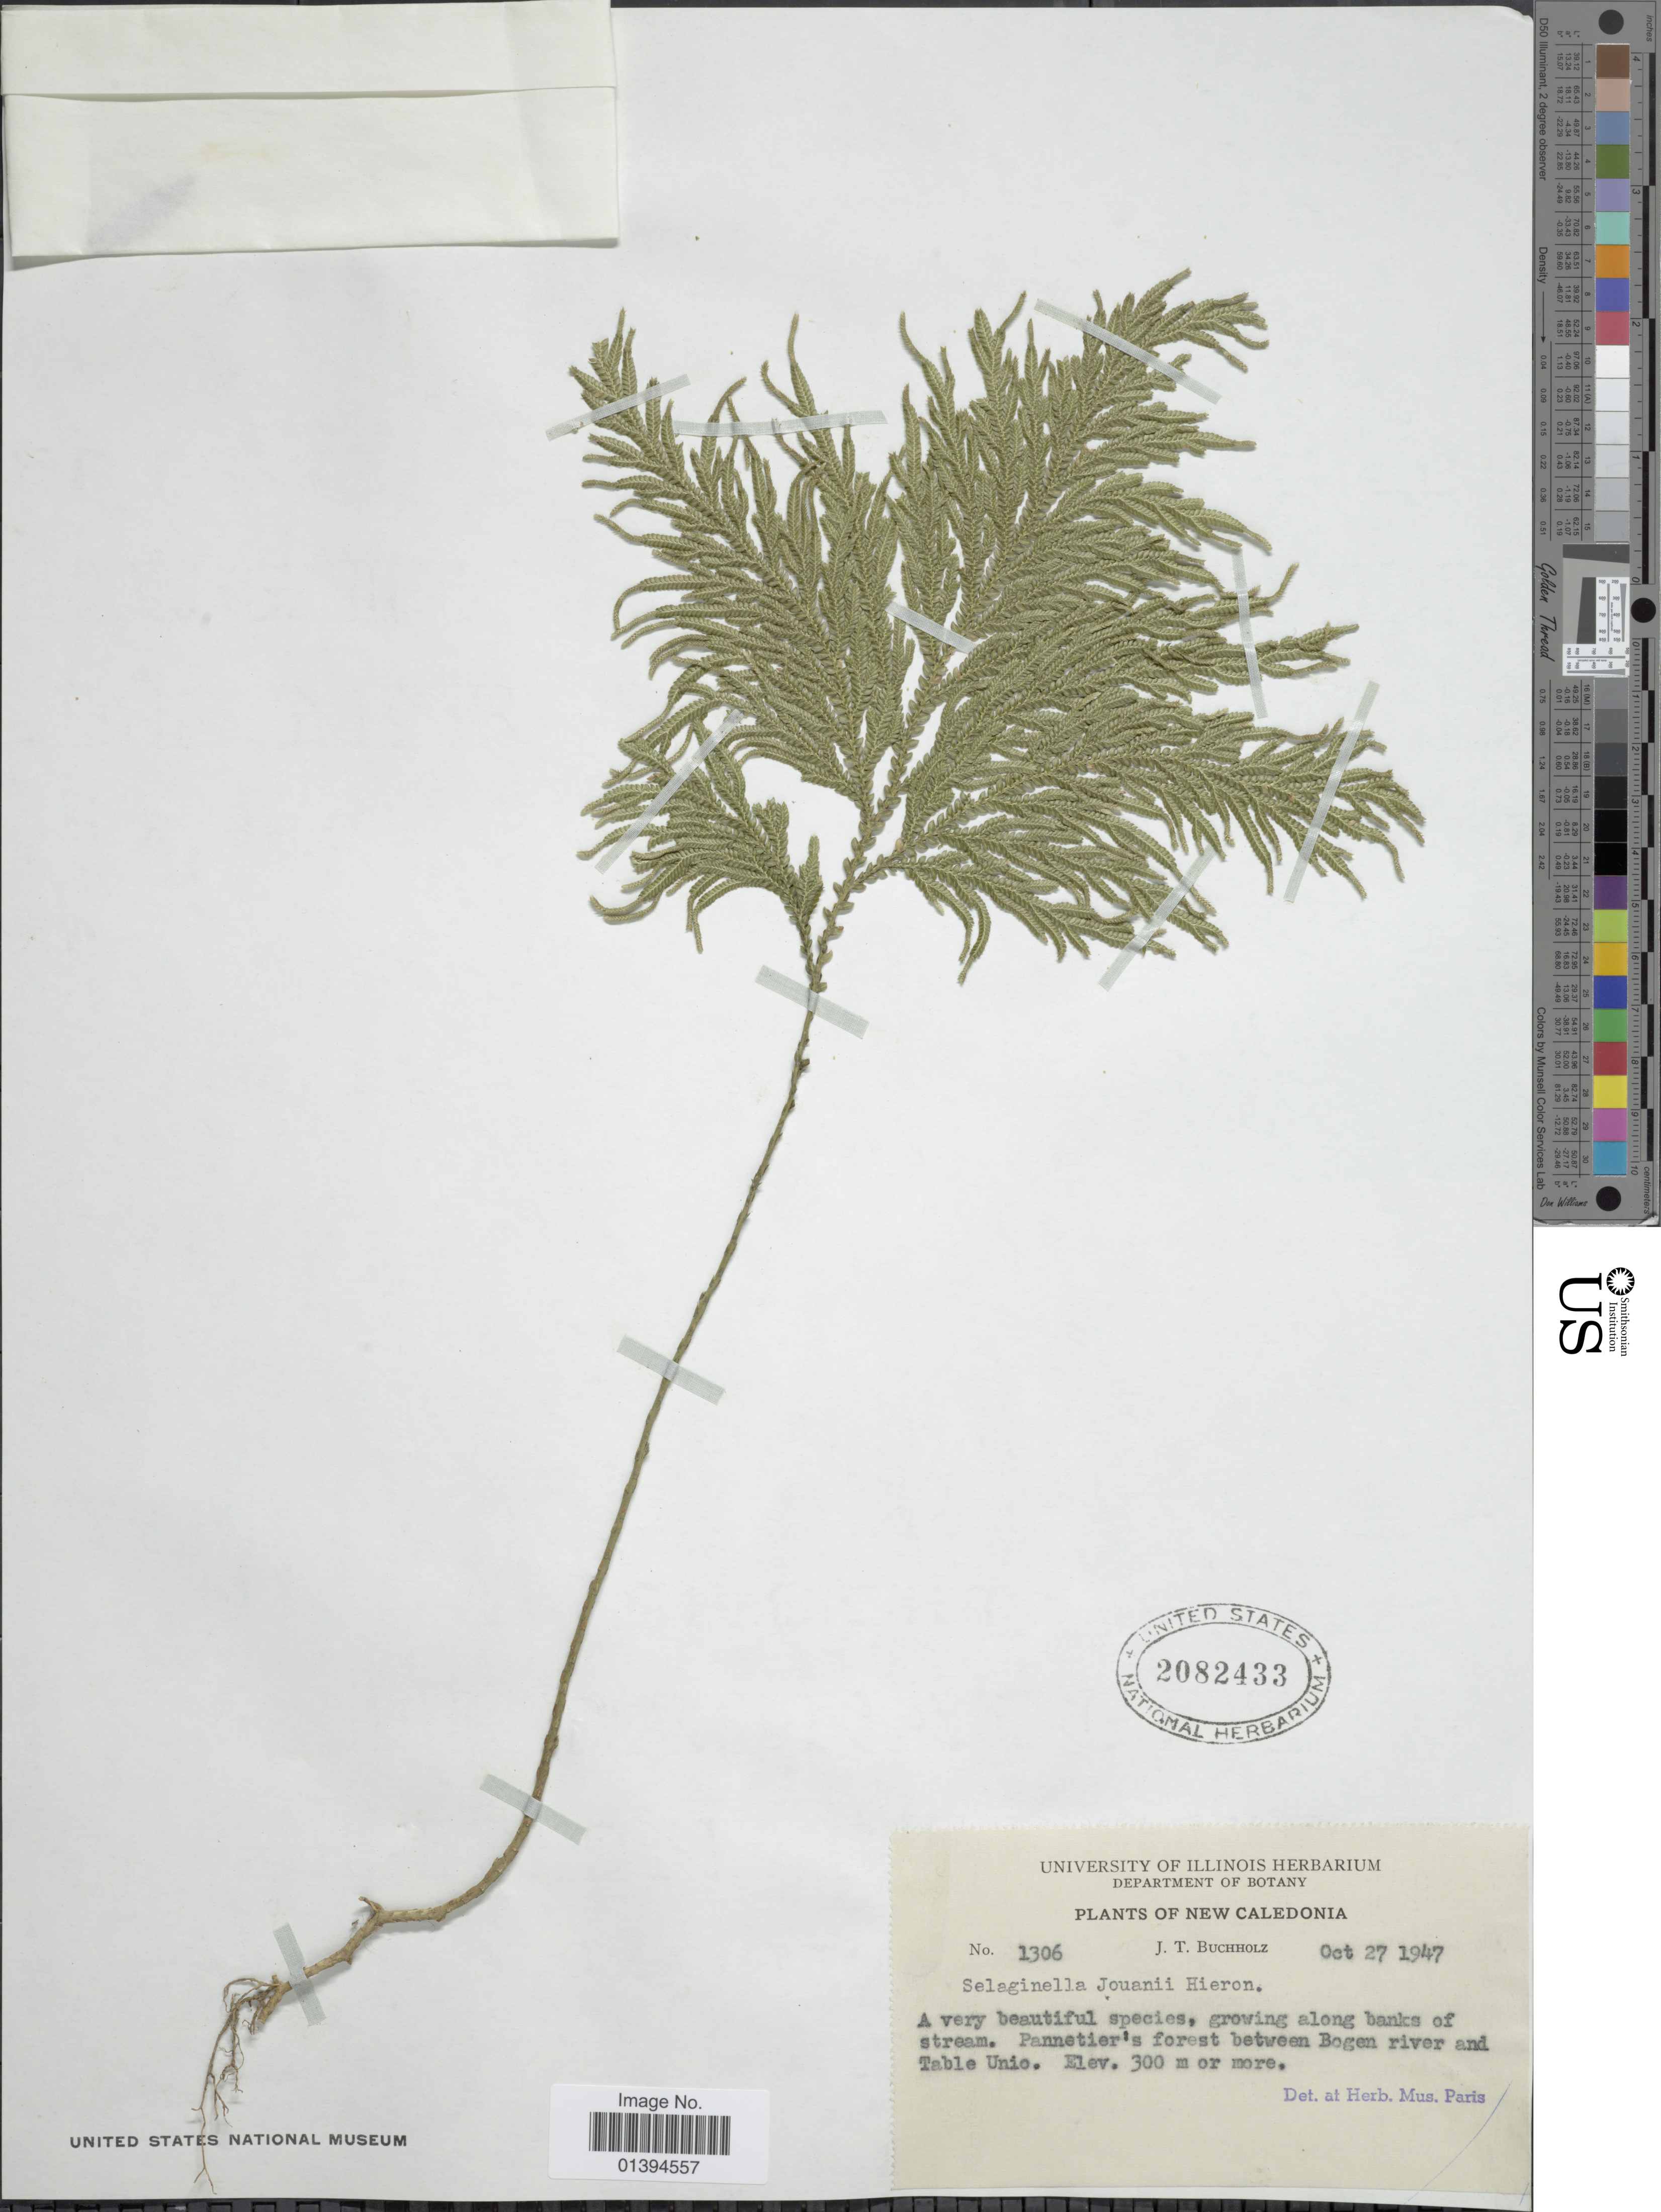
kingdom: Plantae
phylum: Tracheophyta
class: Lycopodiopsida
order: Selaginellales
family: Selaginellaceae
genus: Selaginella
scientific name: Selaginella firmuloides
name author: Warb.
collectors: J. T. Buchholz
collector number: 1306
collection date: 1947-10-27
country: New Caledonia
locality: Pannetier's forest between Bogen river and Table Unio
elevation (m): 300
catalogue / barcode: US 2082433